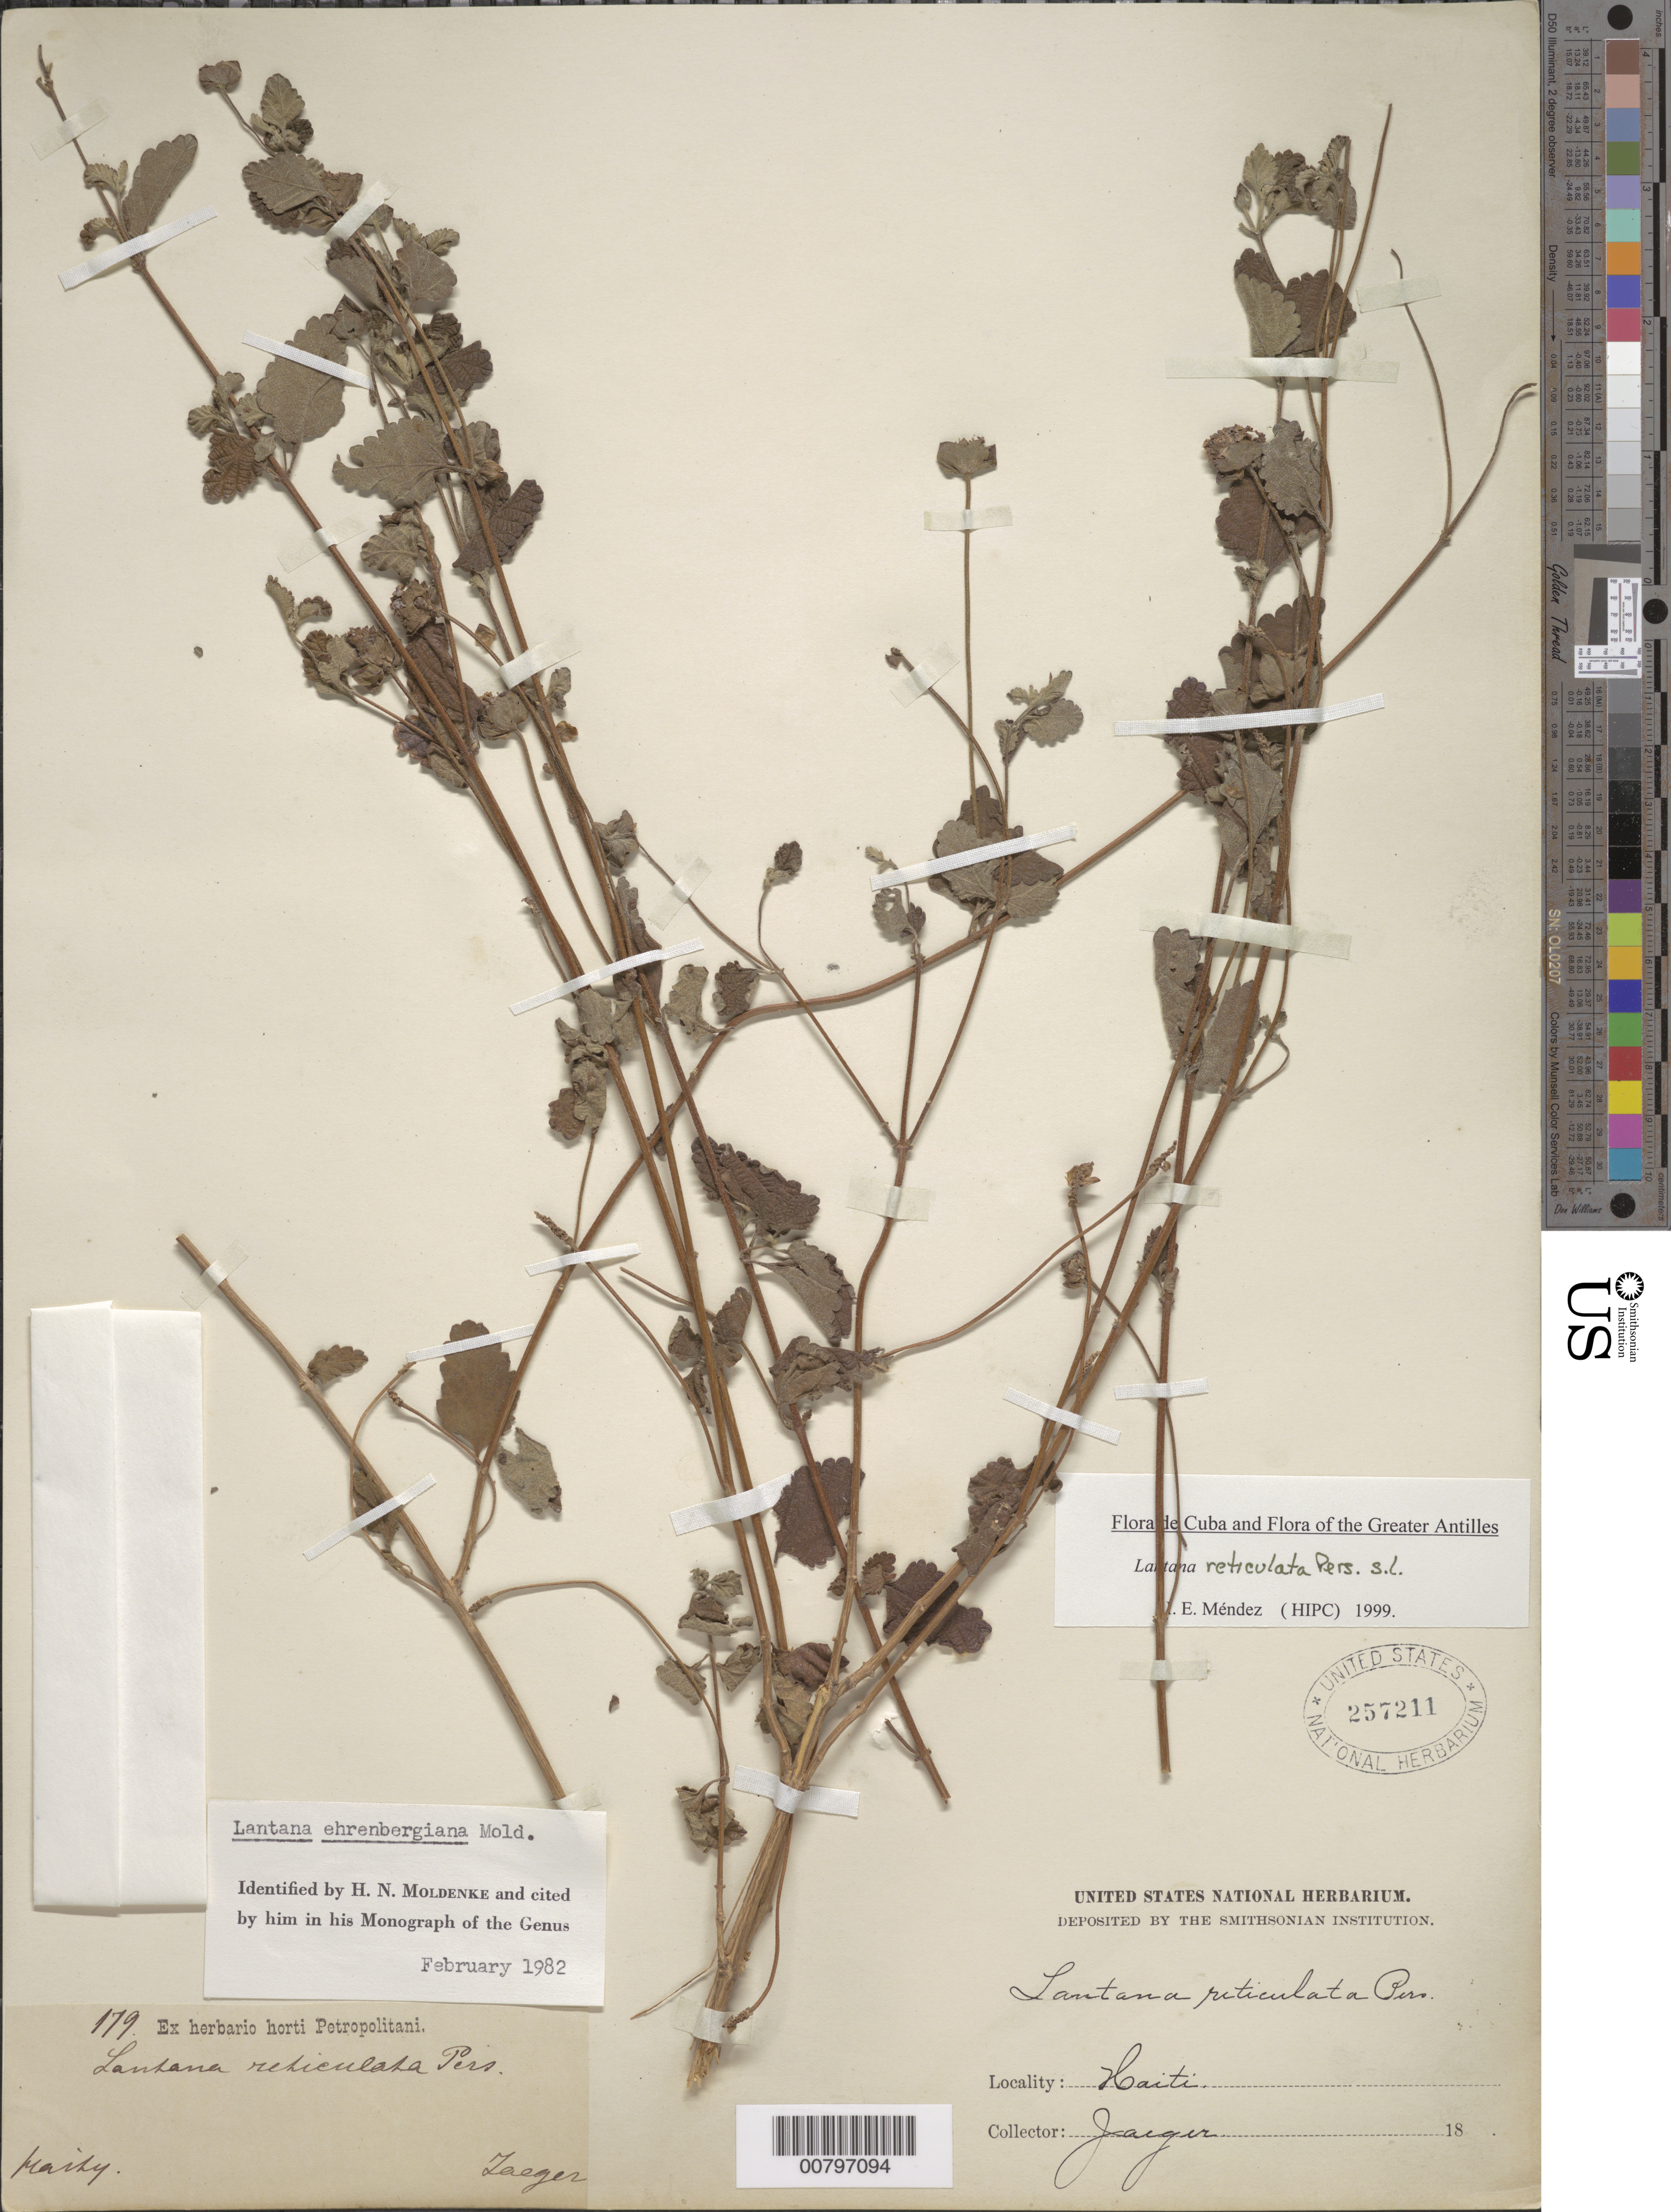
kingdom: Plantae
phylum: Tracheophyta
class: Magnoliopsida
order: Lamiales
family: Verbenaceae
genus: Lantana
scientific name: Lantana reticulata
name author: Pers.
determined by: Méndez, Isidro E., (HIPC)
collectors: -. Jaeger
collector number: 179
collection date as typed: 18--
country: Haiti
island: Hispaniola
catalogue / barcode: US 257211